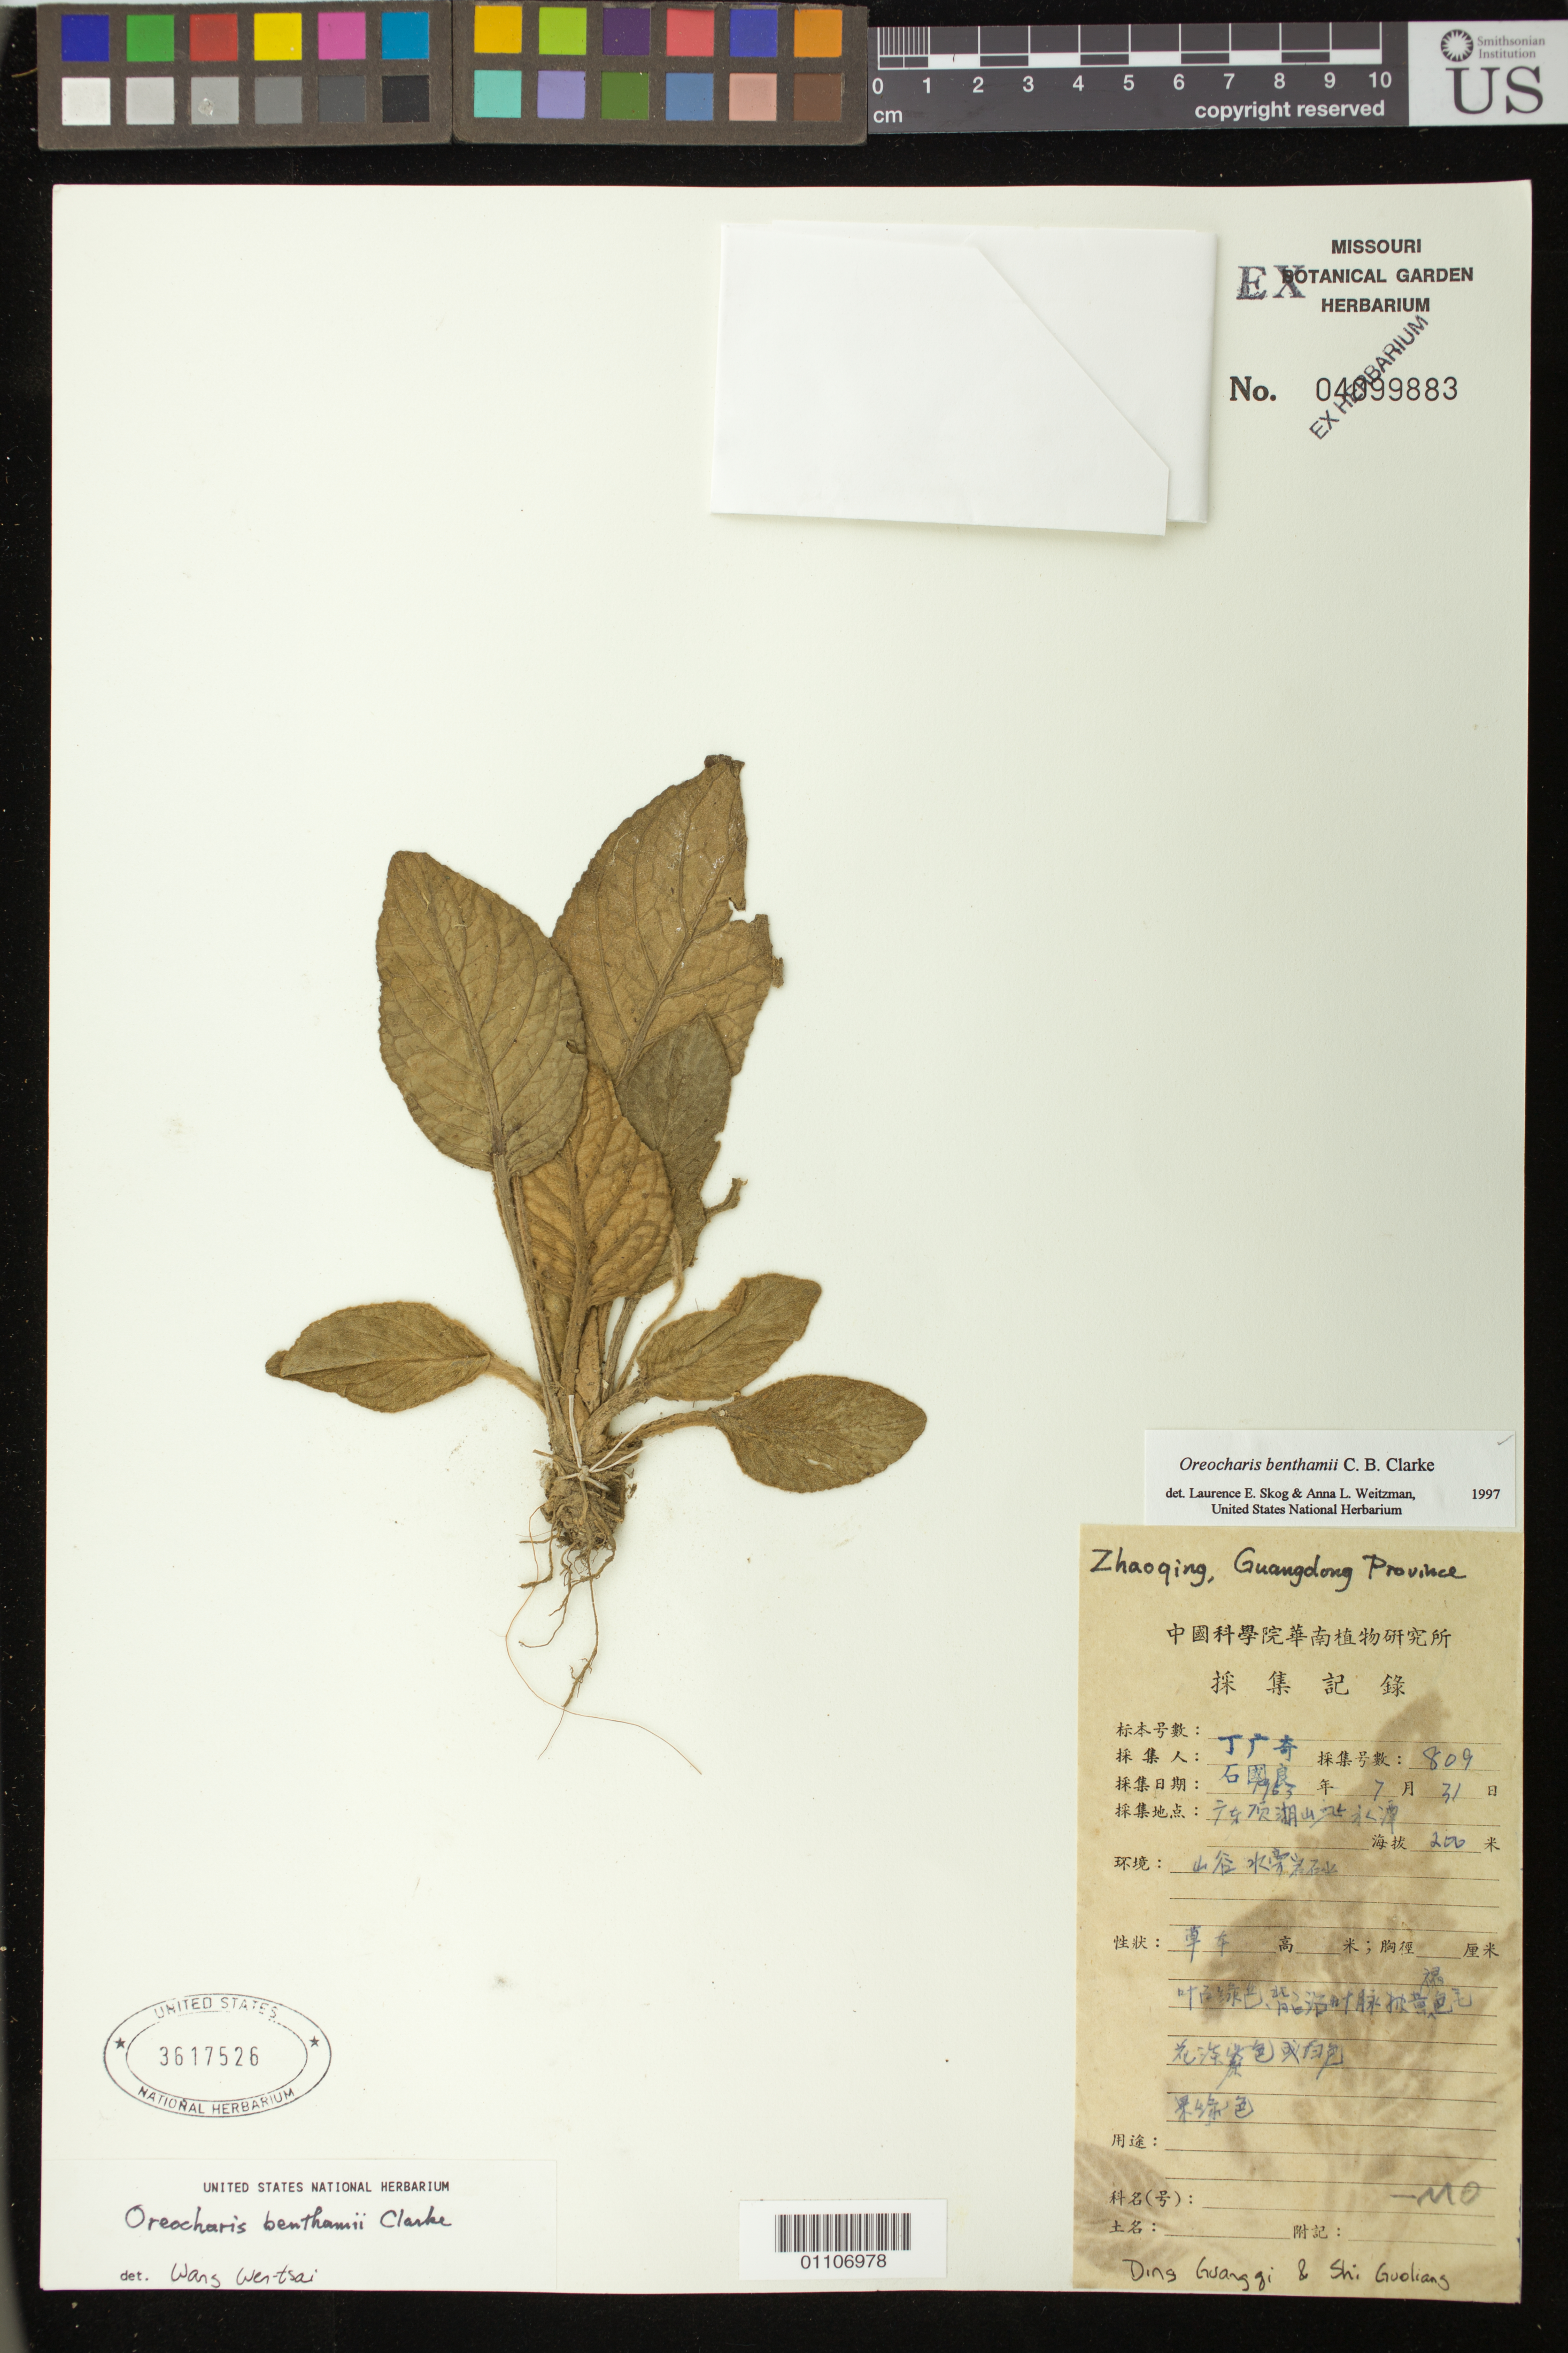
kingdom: Plantae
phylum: Tracheophyta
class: Magnoliopsida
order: Lamiales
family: Gesneriaceae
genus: Oreocharis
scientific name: Oreocharis benthamii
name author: C.B. Clarke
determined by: Skog, L. E.; Weitzman, A. L.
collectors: G. Ding & S. Guoliang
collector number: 809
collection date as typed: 31 Jul 1963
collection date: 1963-07-31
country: China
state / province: Guangdong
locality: Zhaoqing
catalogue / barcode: US 3617526